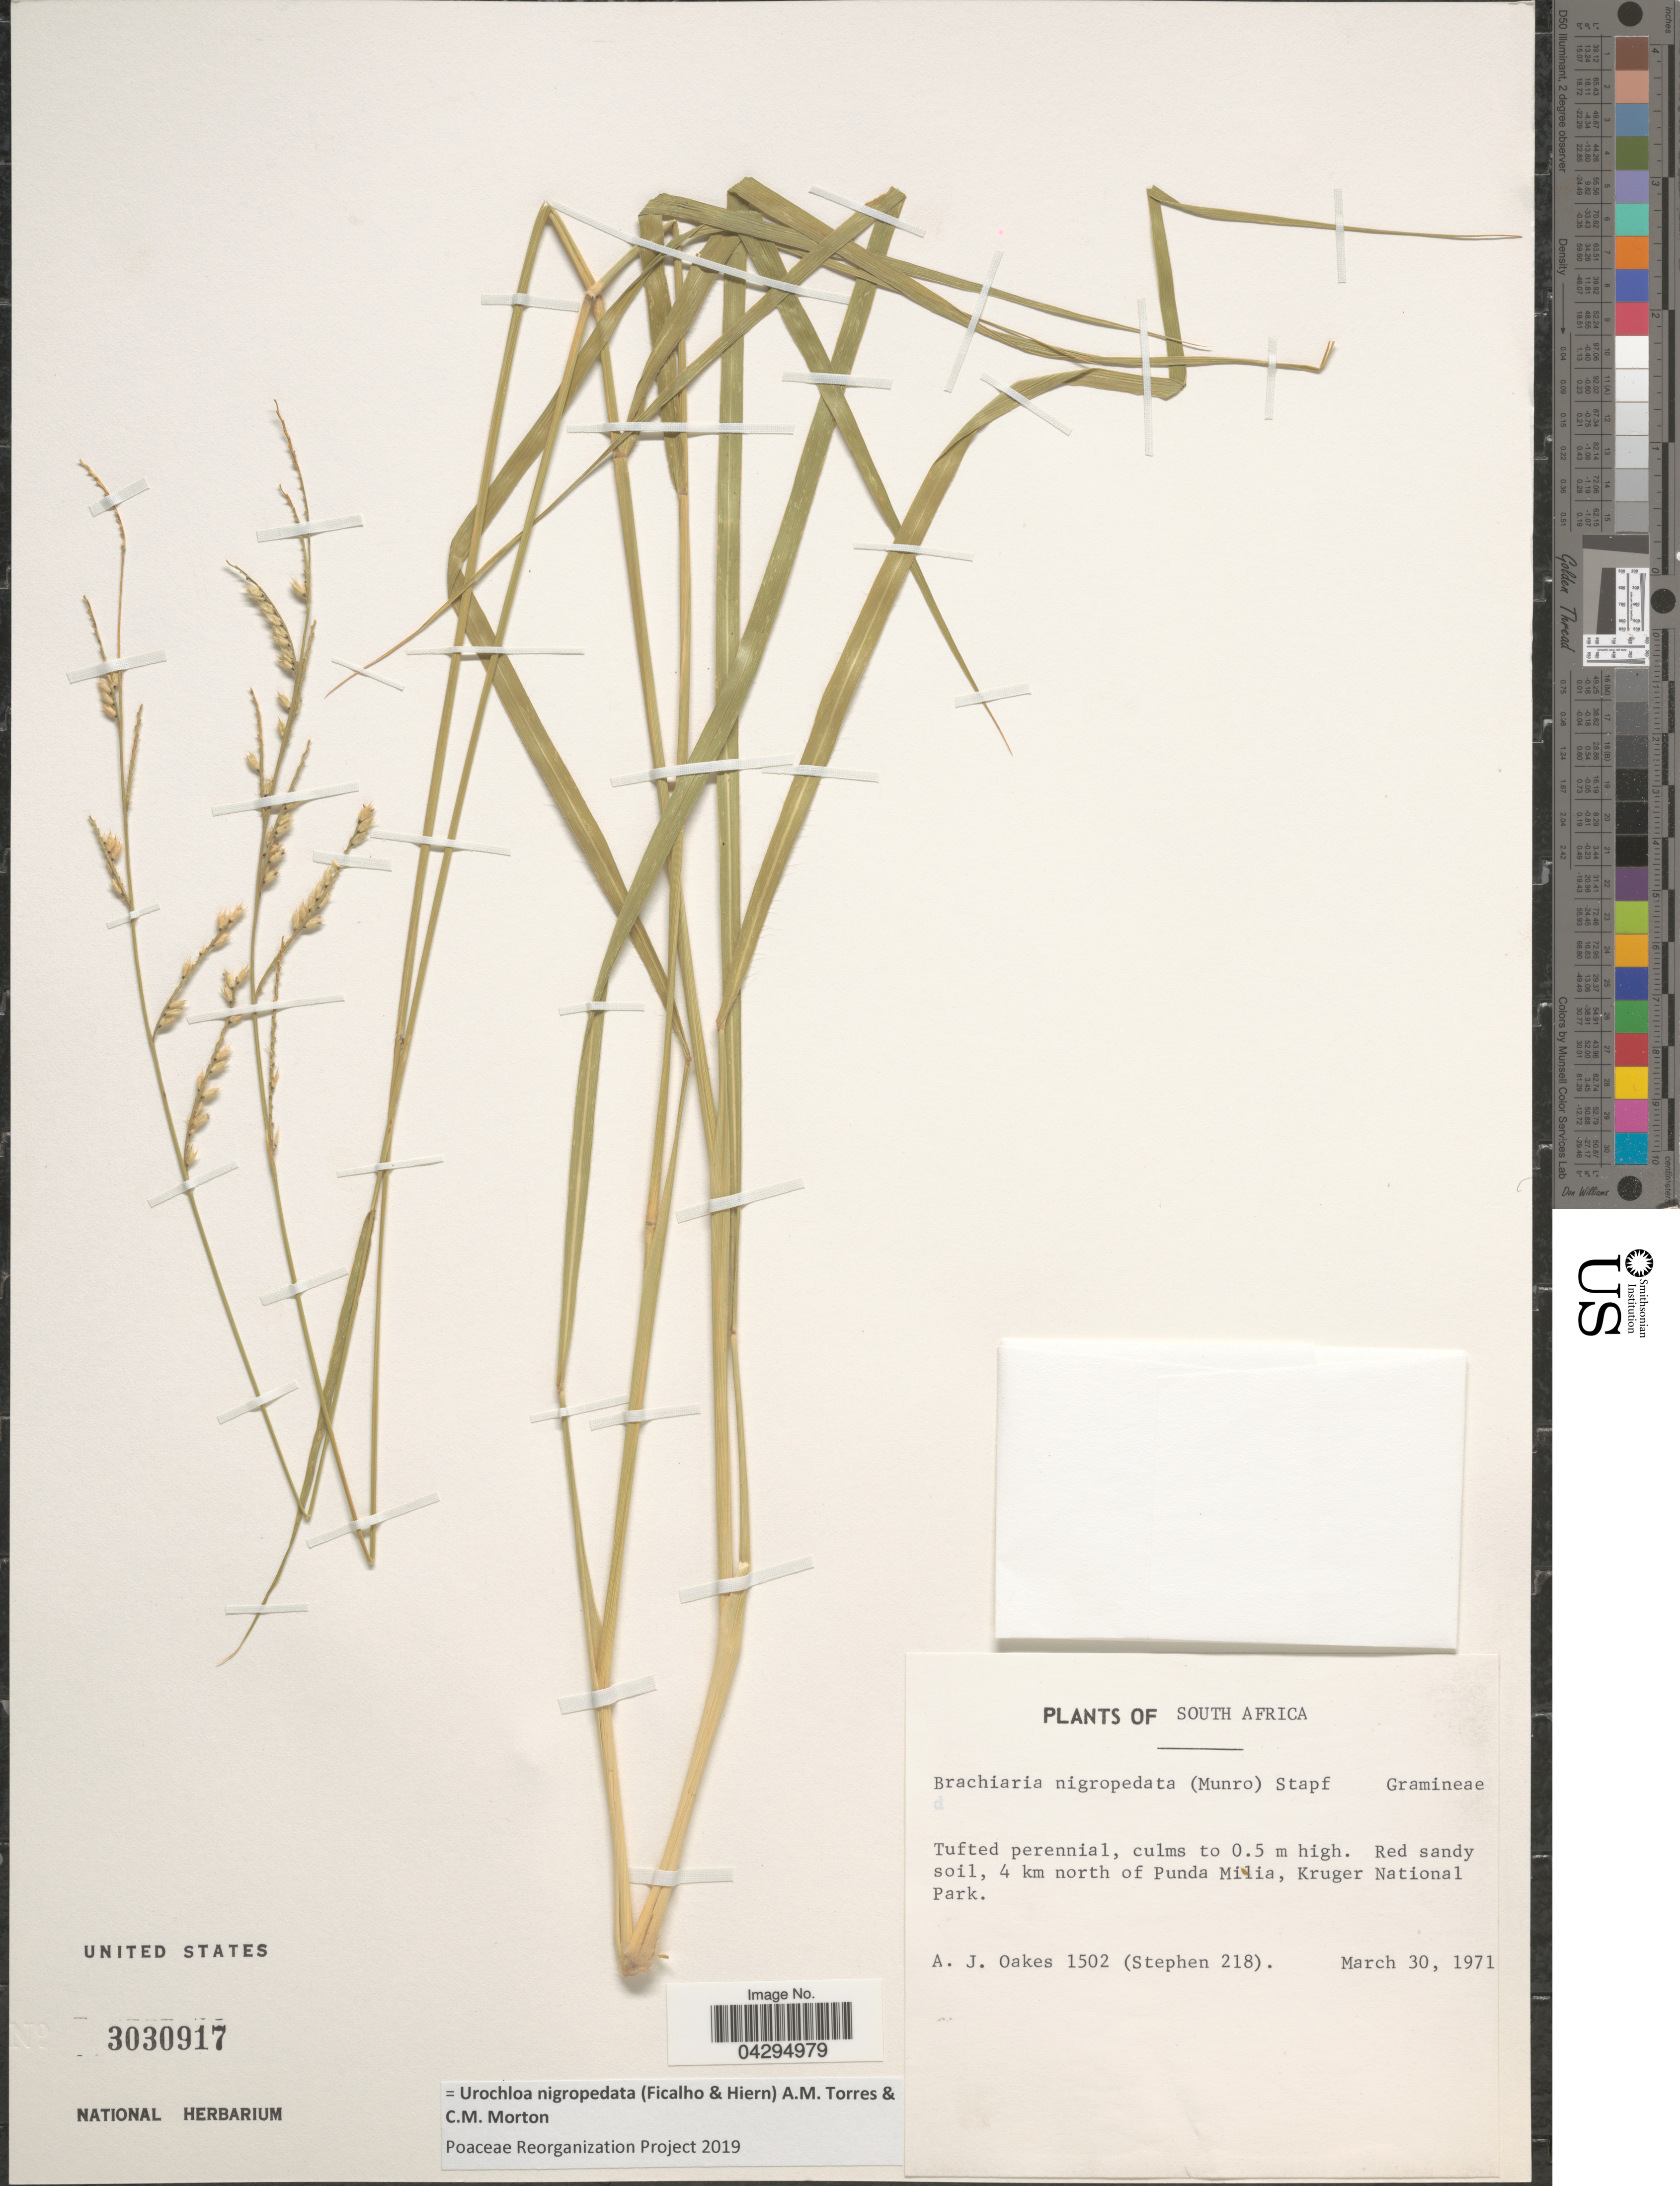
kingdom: Plantae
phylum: Tracheophyta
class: Liliopsida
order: Poales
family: Poaceae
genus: Urochloa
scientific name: Urochloa nigropedata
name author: (Ficalho & Hiern) A.M. Torres & C.M. Morton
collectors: A. Oakes & Stephen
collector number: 1502/218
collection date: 1971-03-30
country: South Africa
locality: Red sandy soil, 4 km north of Punda Milia, Kruger National Park.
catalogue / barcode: US 3030917